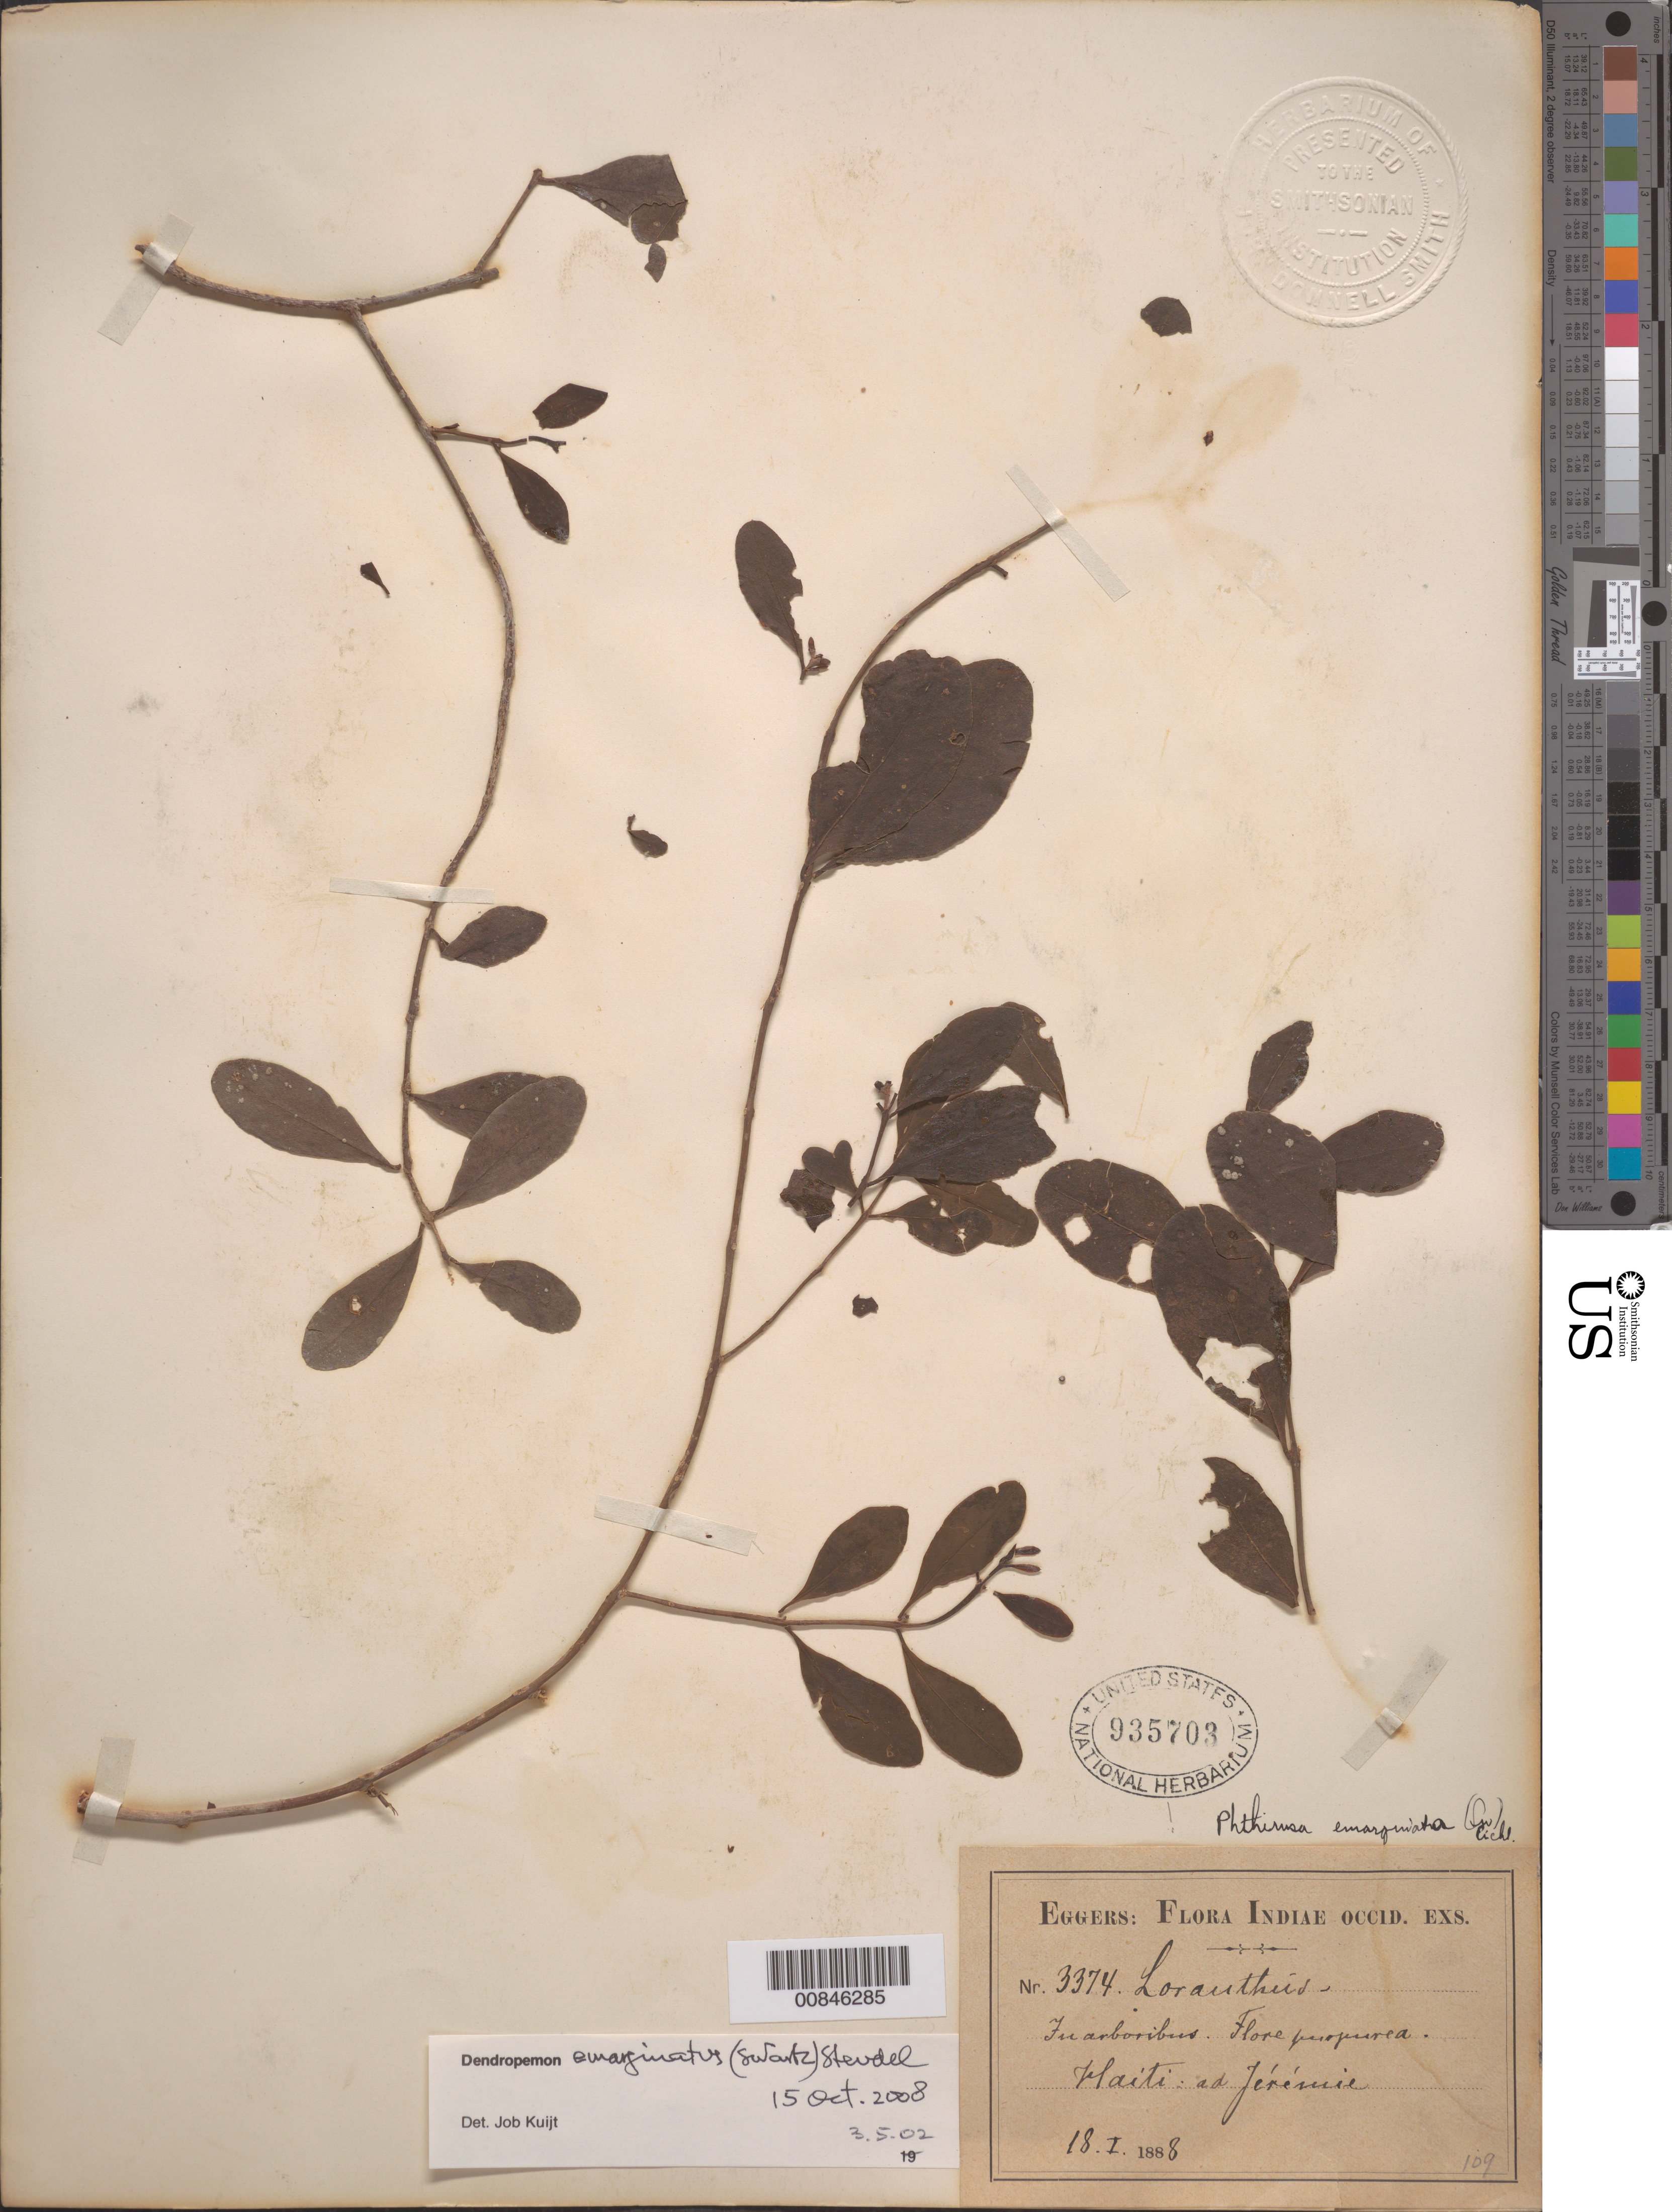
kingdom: Plantae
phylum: Tracheophyta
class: Magnoliopsida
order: Santalales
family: Loranthaceae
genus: Dendropemon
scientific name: Dendropemon emarginatus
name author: (Sw.) Steud.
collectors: H. F. A. von Eggers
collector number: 3374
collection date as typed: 18 Jan 1888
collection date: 1888-01-18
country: Haiti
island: Hispanola I.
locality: Ad Jérémie.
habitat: In arboribus.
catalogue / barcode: US 935703